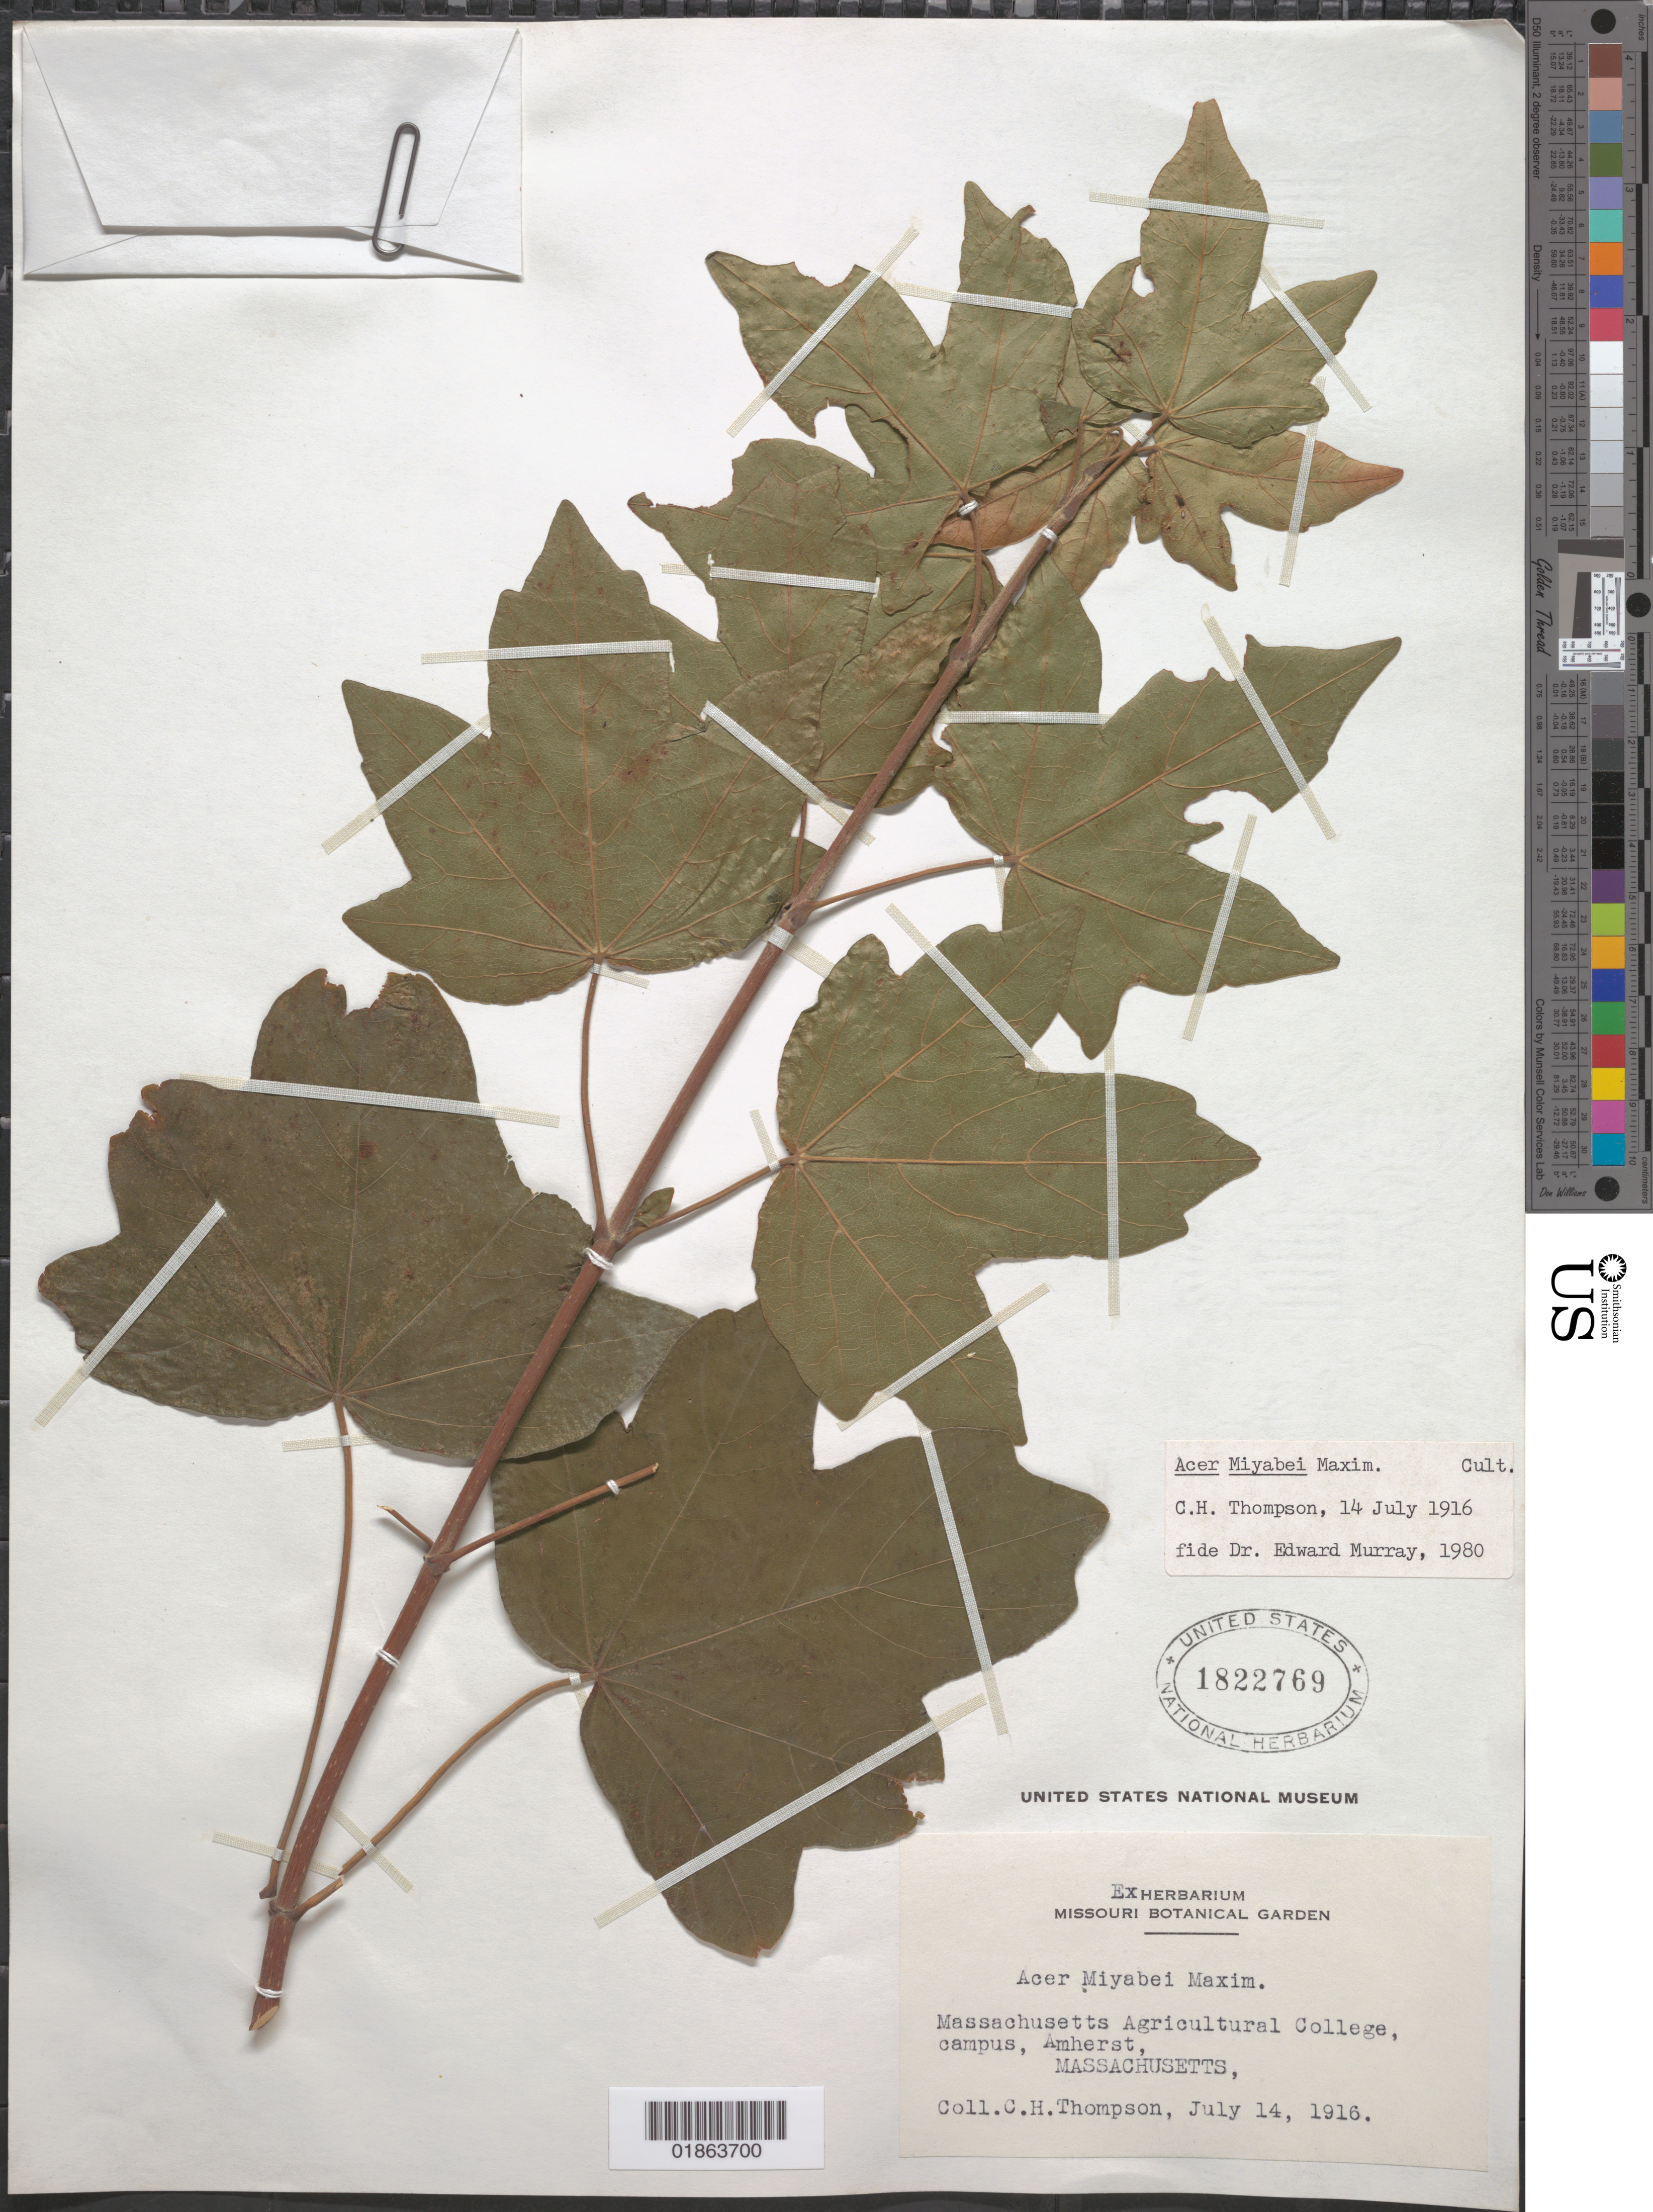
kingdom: Plantae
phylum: Tracheophyta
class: Magnoliopsida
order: Sapindales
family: Sapindaceae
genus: Acer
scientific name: Acer miyabei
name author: Maxim.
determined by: Murray, Edward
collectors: C. H. Thompson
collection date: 1916-07-14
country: United States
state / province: Massachusetts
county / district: Hampshire County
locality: Massachusetts Agricultural College, Amherst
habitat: Cultivated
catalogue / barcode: US 1822769